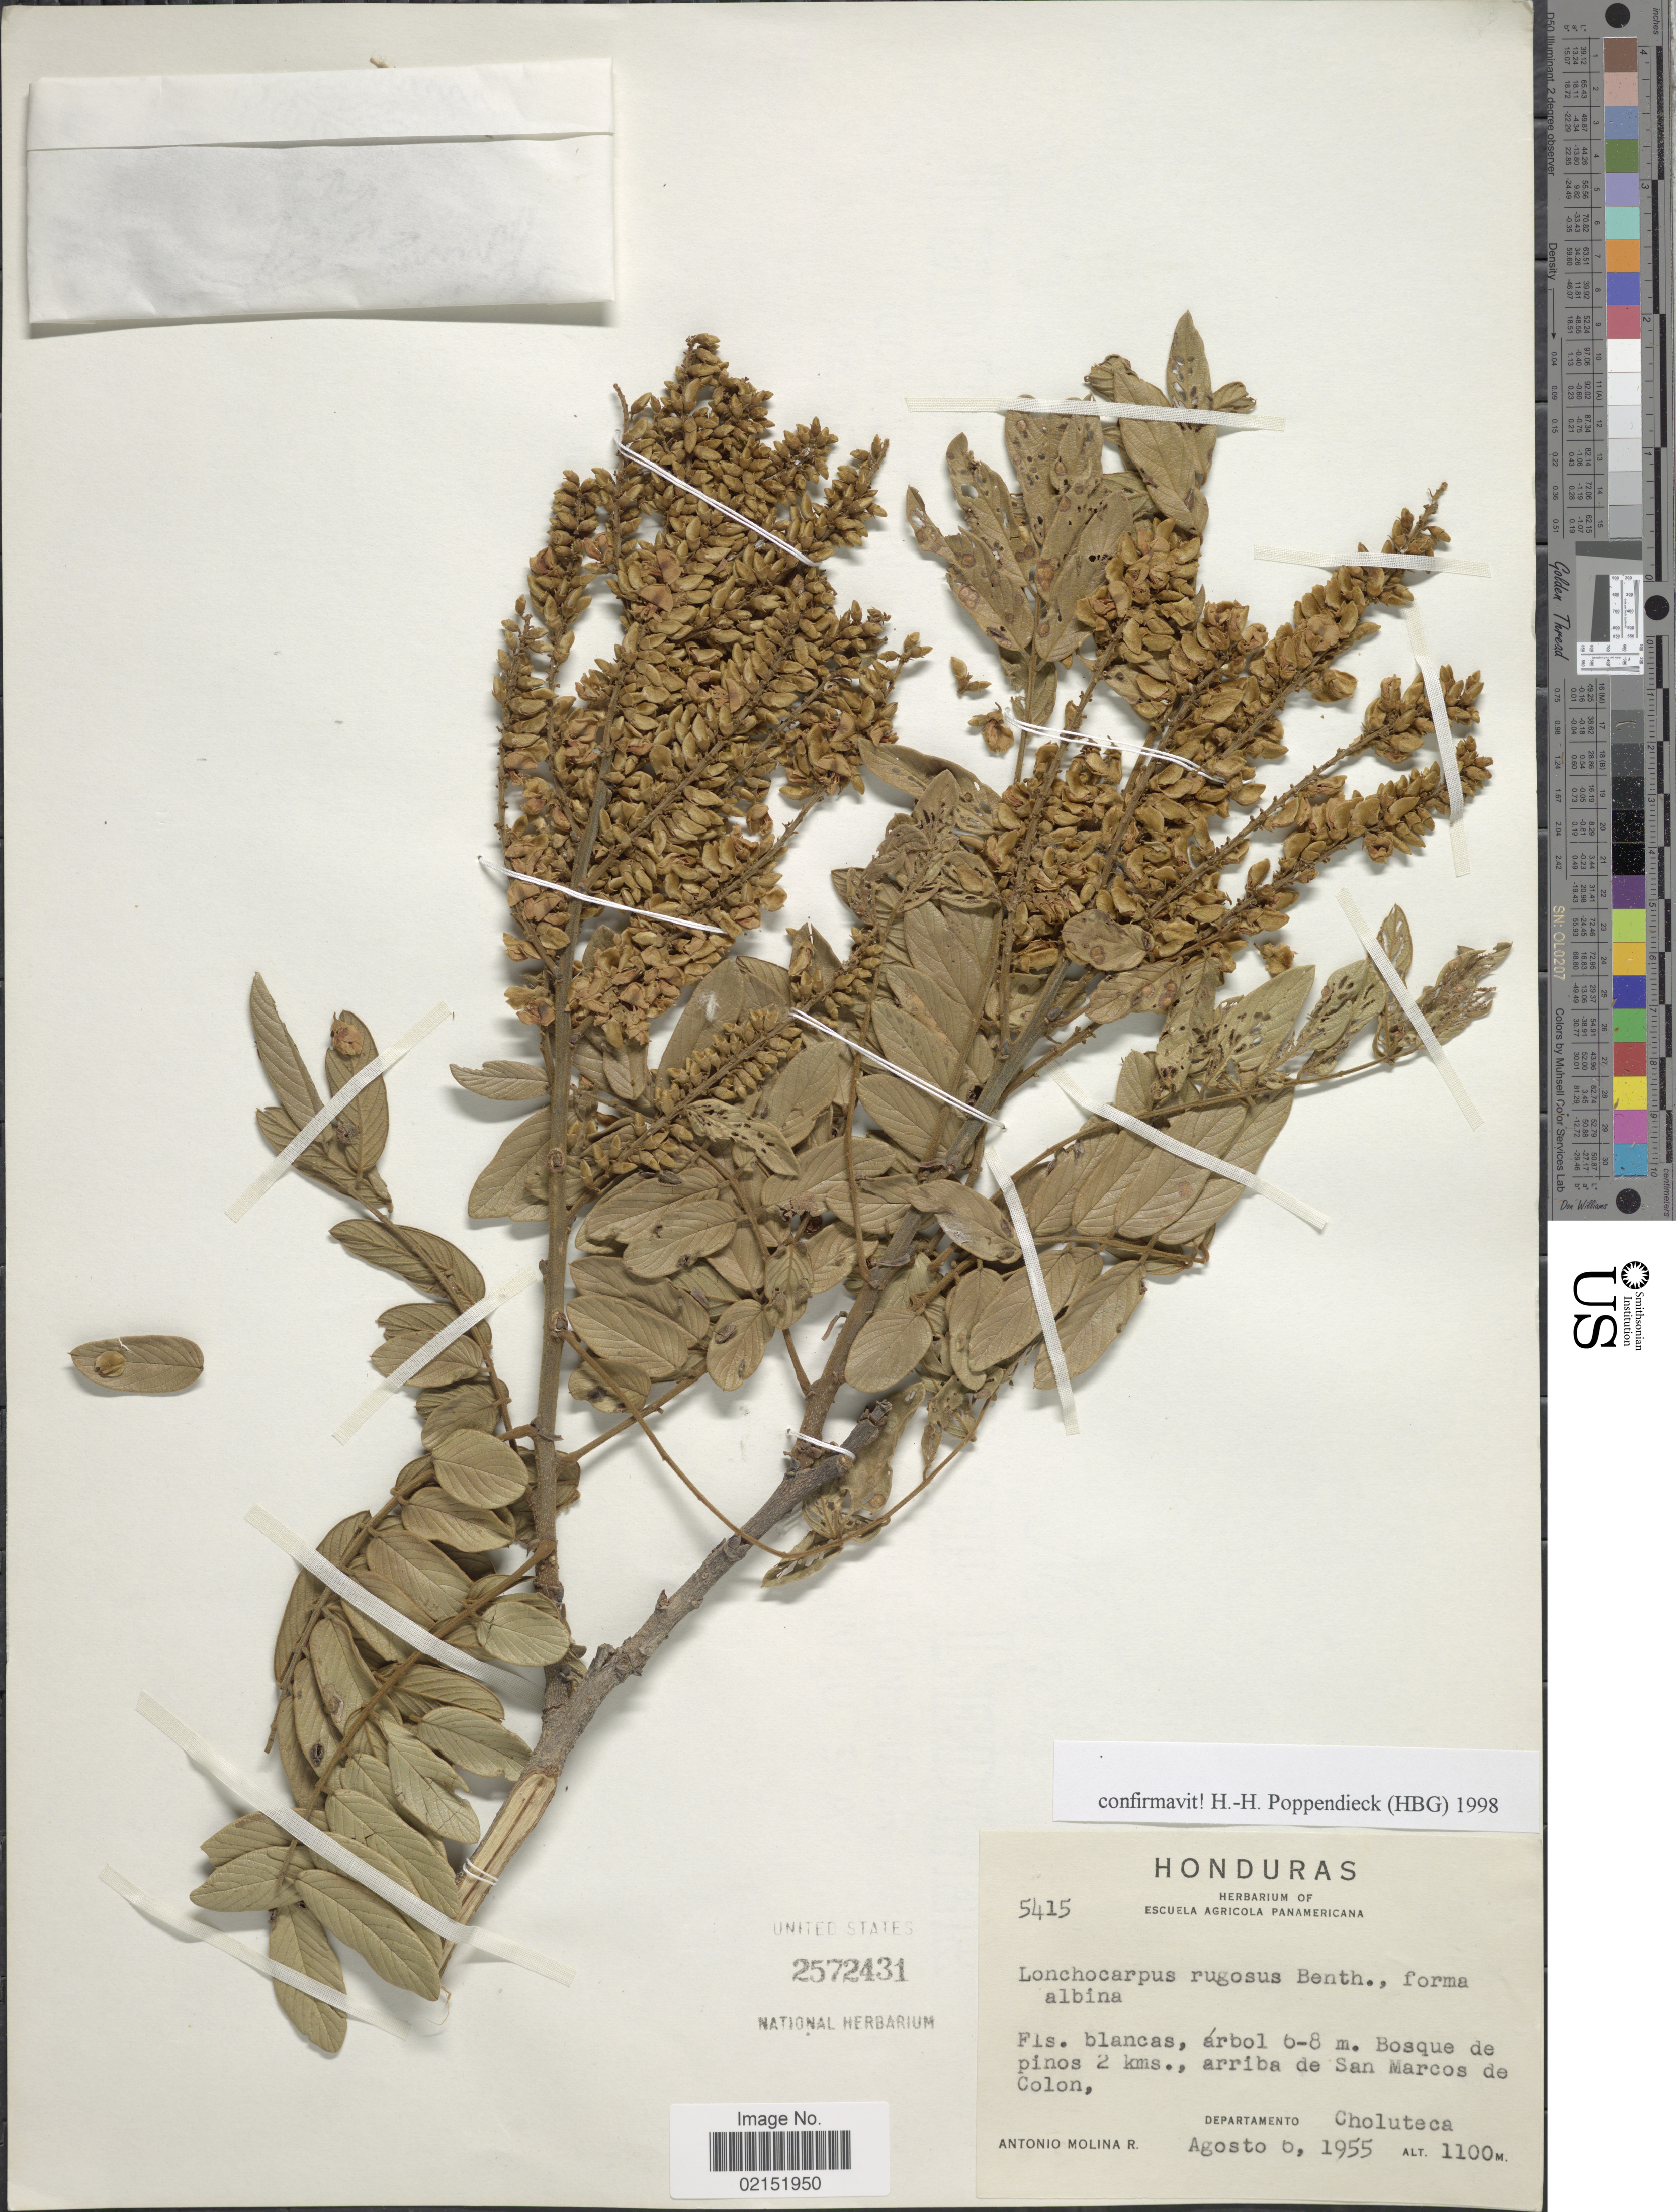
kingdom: Plantae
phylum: Tracheophyta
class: Magnoliopsida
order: Fabales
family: Fabaceae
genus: Lonchocarpus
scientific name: Lonchocarpus rugosus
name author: Benth.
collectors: A. Molina R.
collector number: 5415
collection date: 1955-08-06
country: Honduras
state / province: Choluteca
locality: Bosque de pinos 2 kms. arriba de San Marcos de Colon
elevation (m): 1100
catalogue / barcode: US 2572431